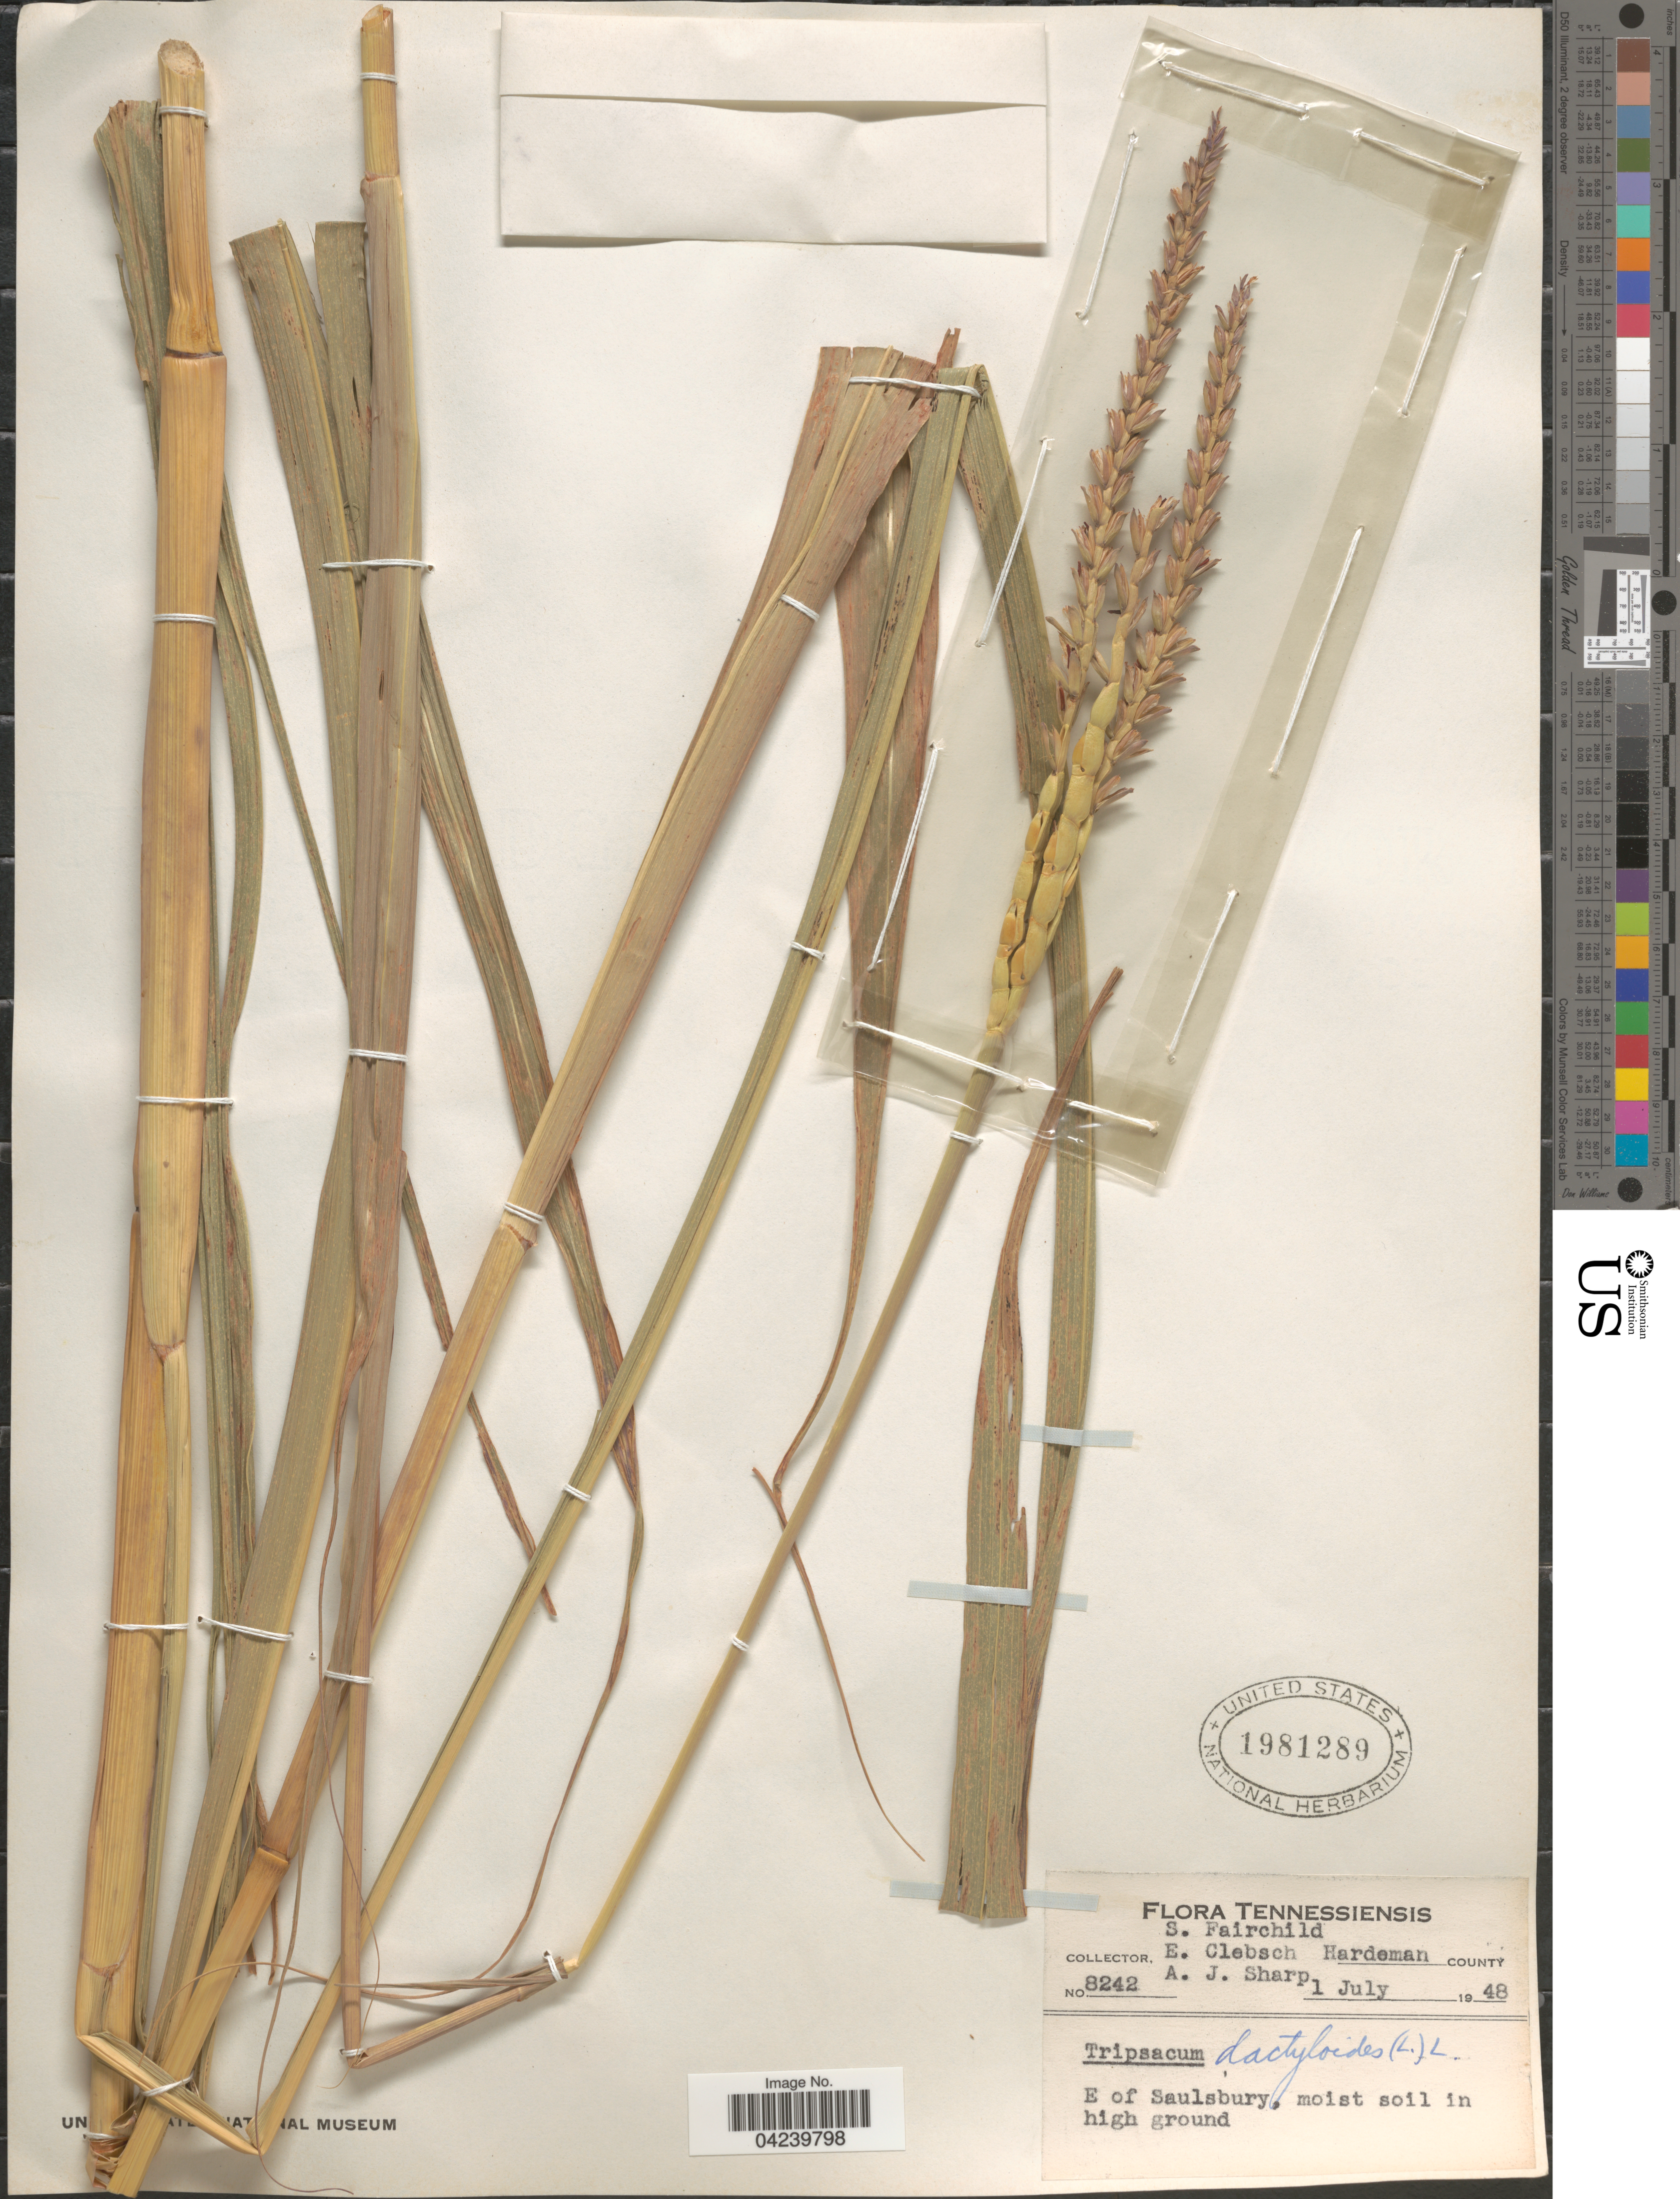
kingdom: Plantae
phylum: Tracheophyta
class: Liliopsida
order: Poales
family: Poaceae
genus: Tripsacum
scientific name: Tripsacum dactyloides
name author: (L.) L.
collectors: S. Fairchild, E. Clebsch & A. J. Sharp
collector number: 8242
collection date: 1948-07-01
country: United States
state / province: Tennessee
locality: Hardeman County. E of Saulsbury, moist soil in high ground.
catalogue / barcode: US 1981289